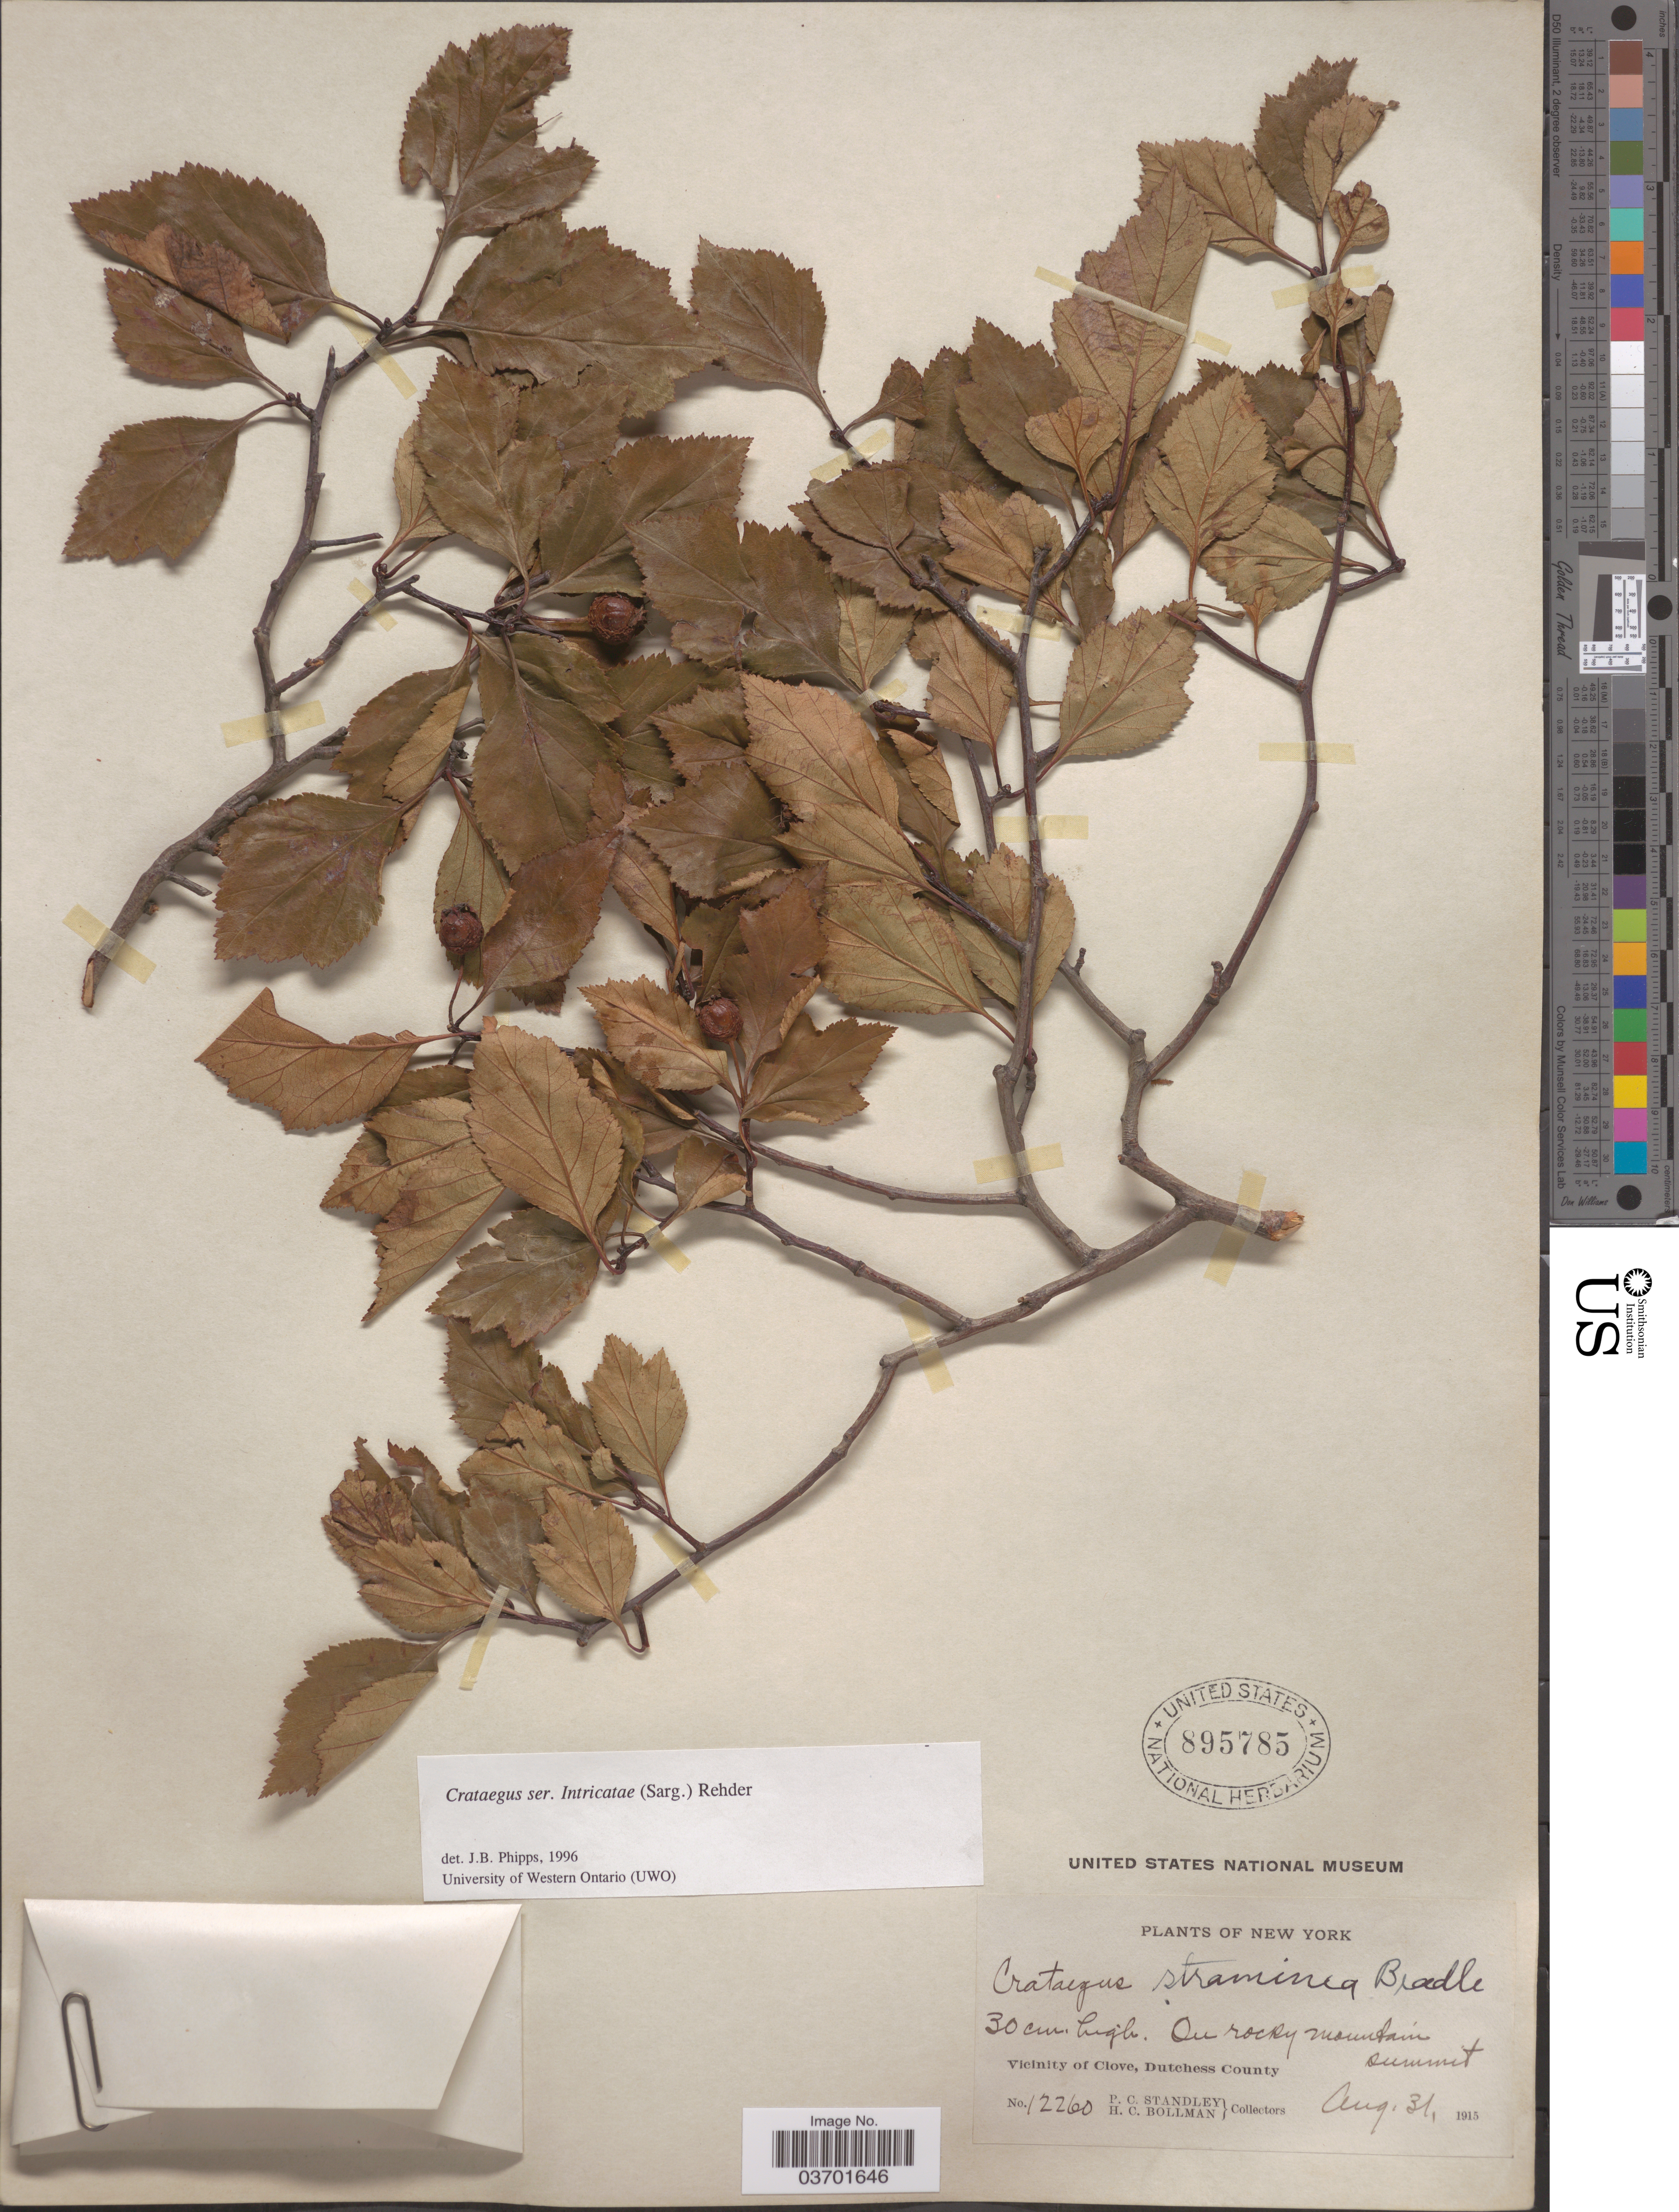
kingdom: Plantae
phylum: Tracheophyta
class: Magnoliopsida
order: Rosales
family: Rosaceae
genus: Crataegus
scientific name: Crataegus rubella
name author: Beadle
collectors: P. C. Standley & H. C. Bollman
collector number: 12260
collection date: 1915-08-31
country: United States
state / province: New York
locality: On rocky mountain summit. Vicinity of Clove, Dutchess County.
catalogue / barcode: US 895785